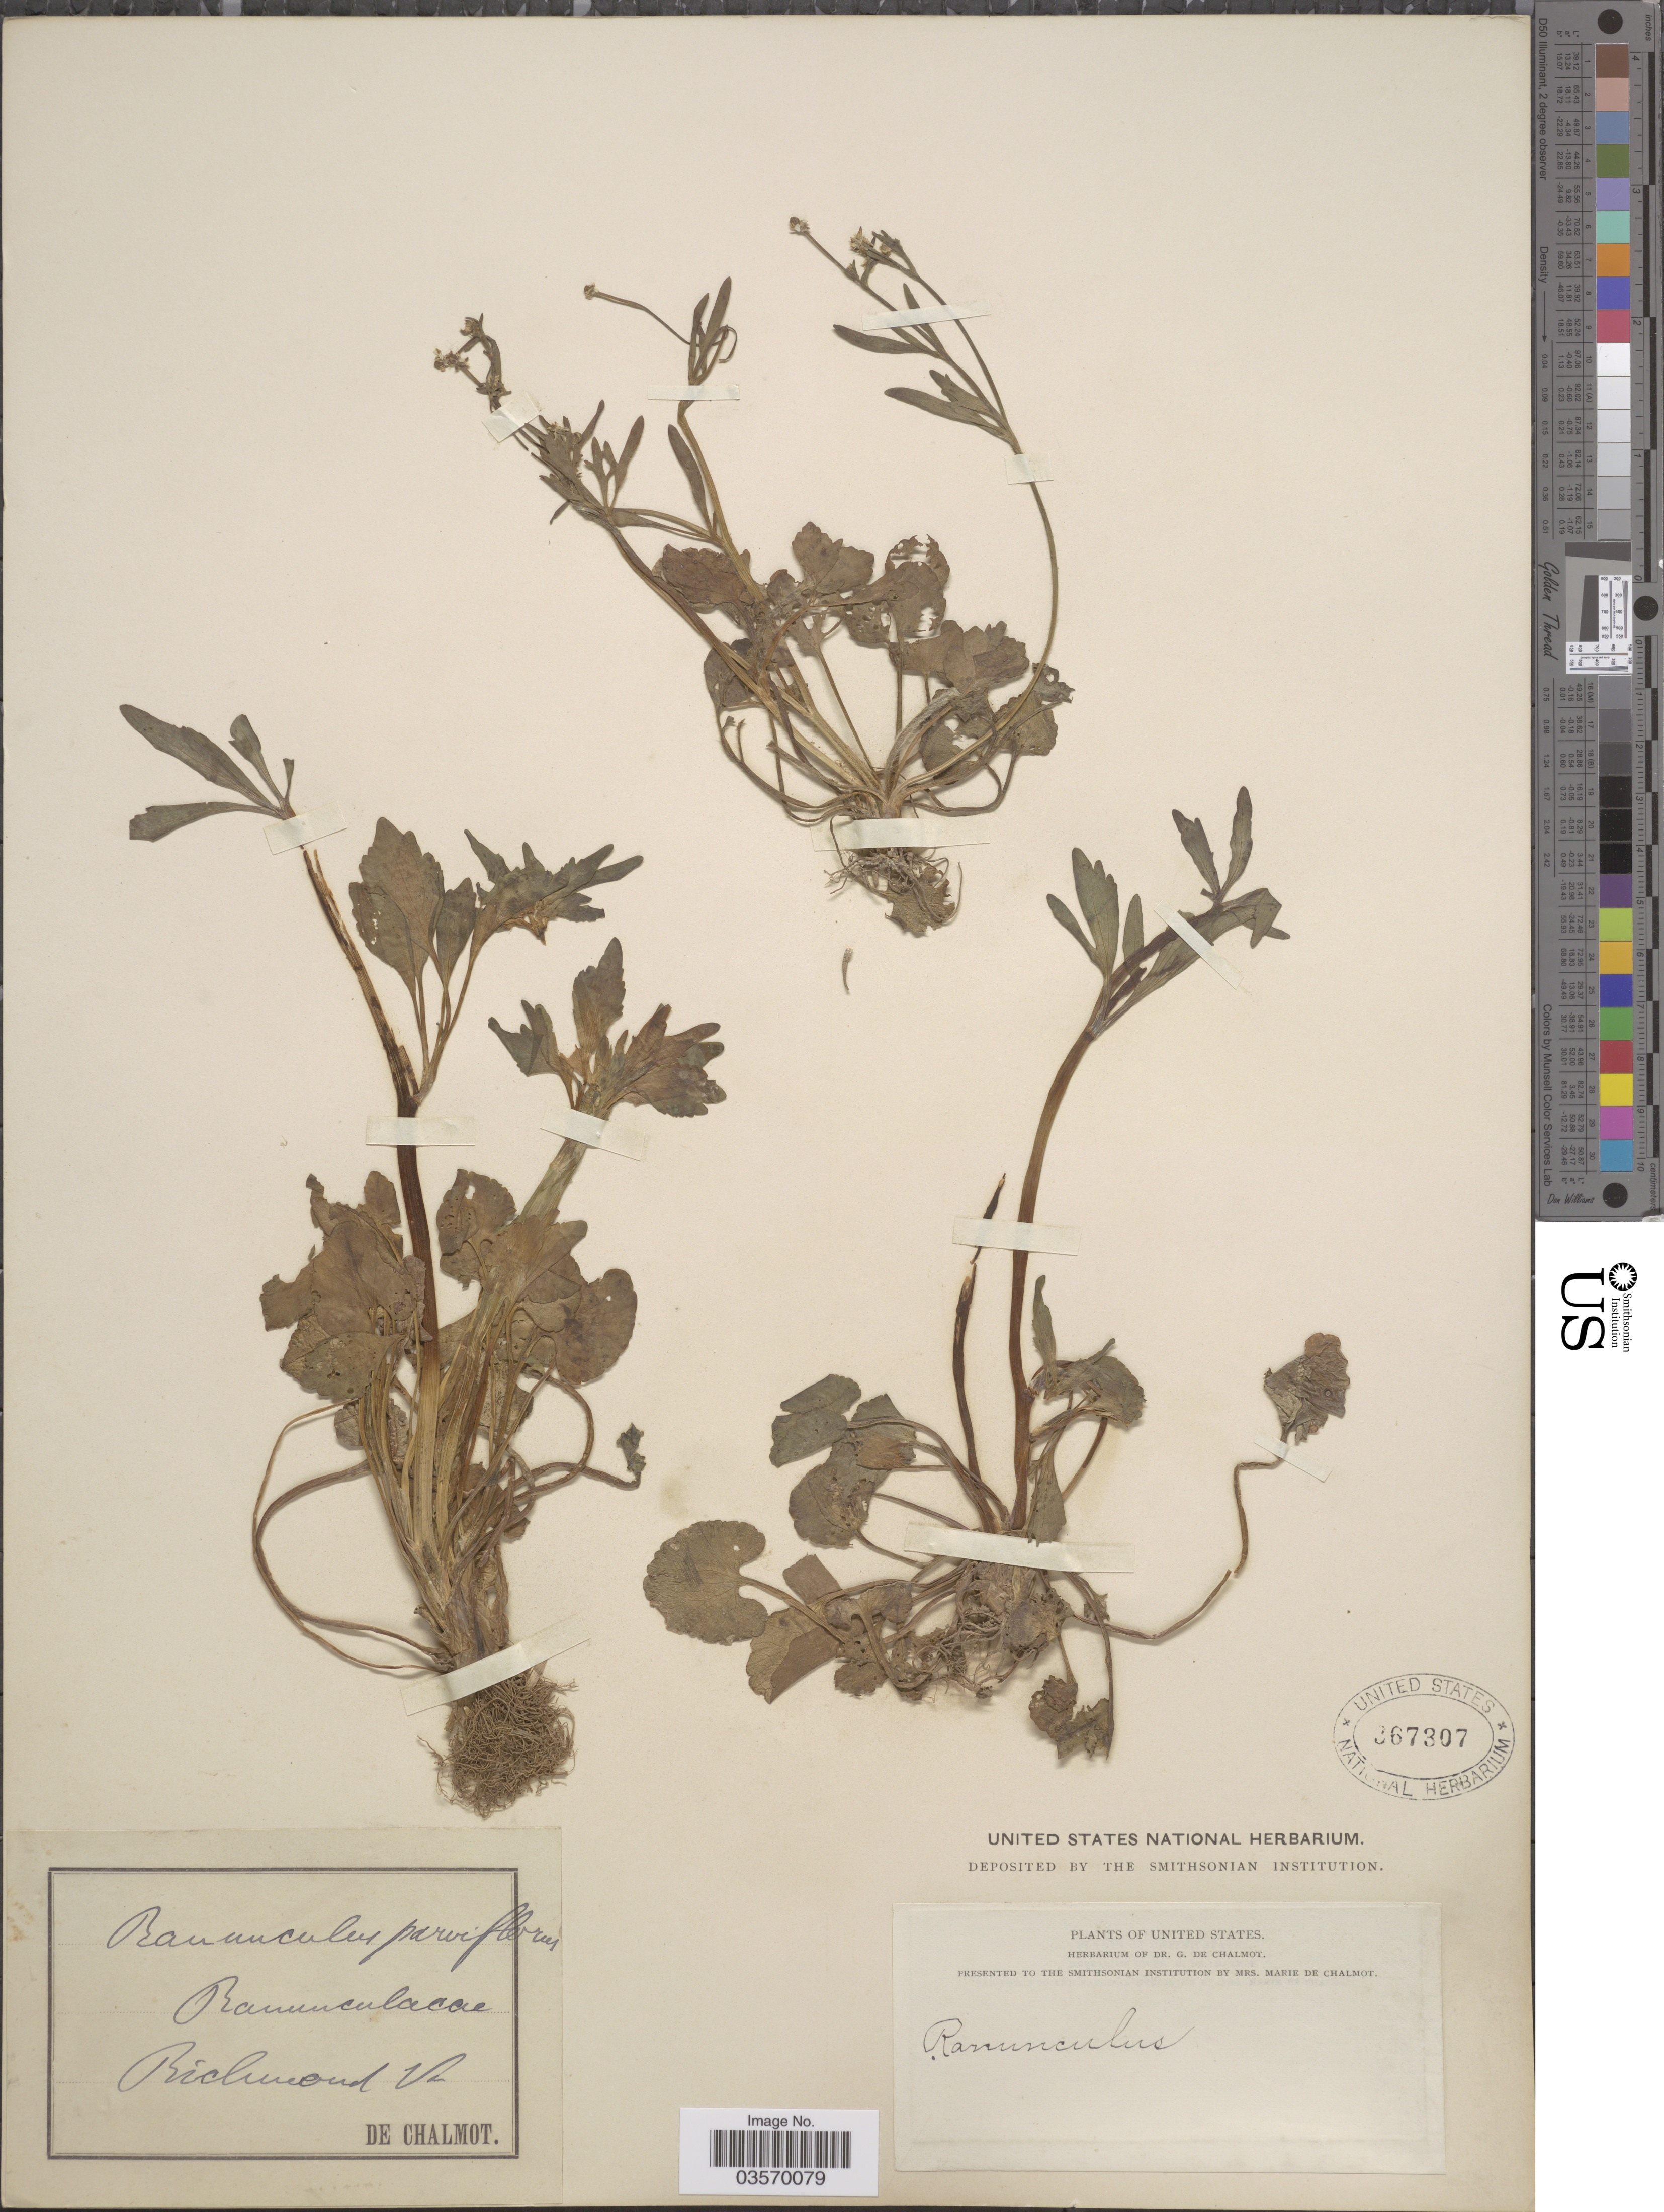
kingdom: Plantae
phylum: Tracheophyta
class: Magnoliopsida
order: Ranunculales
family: Ranunculaceae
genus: Ranunculus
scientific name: Ranunculus sp.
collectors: G. de Chalmot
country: United States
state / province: Virginia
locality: Richmond.